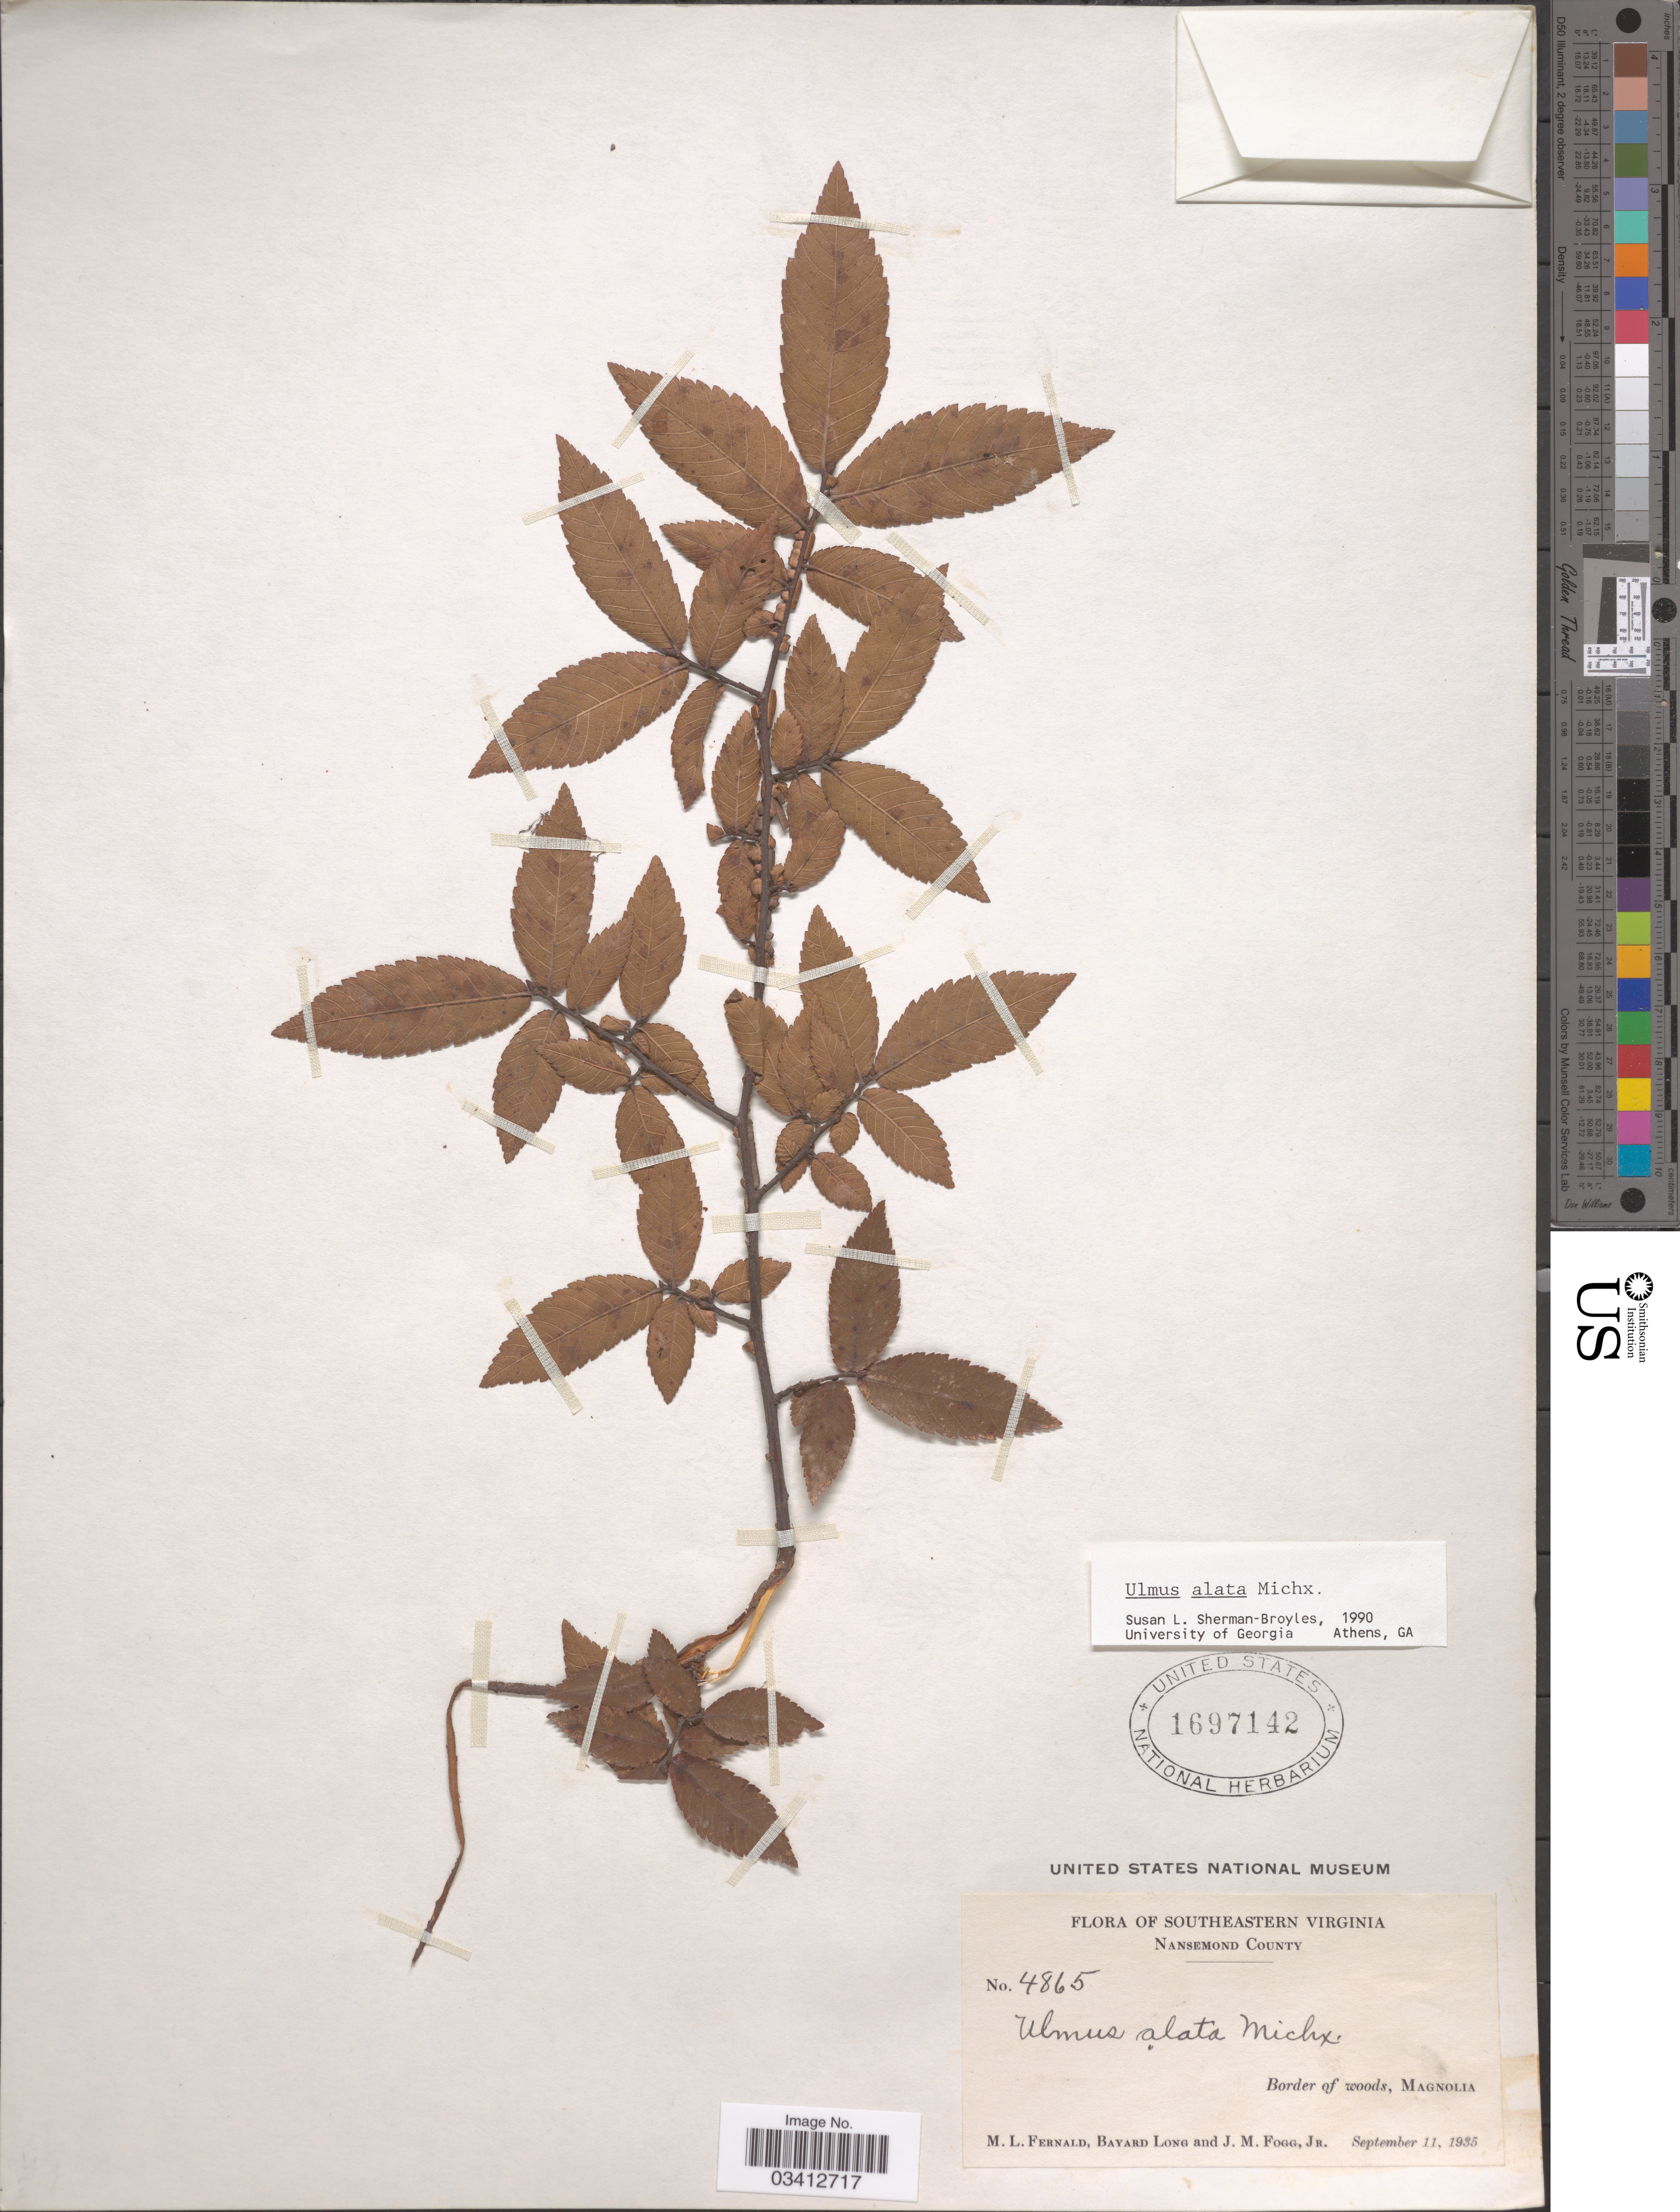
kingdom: Plantae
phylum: Tracheophyta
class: Magnoliopsida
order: Rosales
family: Ulmaceae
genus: Ulmus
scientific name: Ulmus alata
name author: Michx.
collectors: M. L. Fernald, B. Long & J. Fogg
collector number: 4865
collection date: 1935-09-11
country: United States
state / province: Virginia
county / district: City of Suffolk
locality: Southeastern Virginia. Nansemond County. Border of woods, Magnolia.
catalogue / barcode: US 1697142